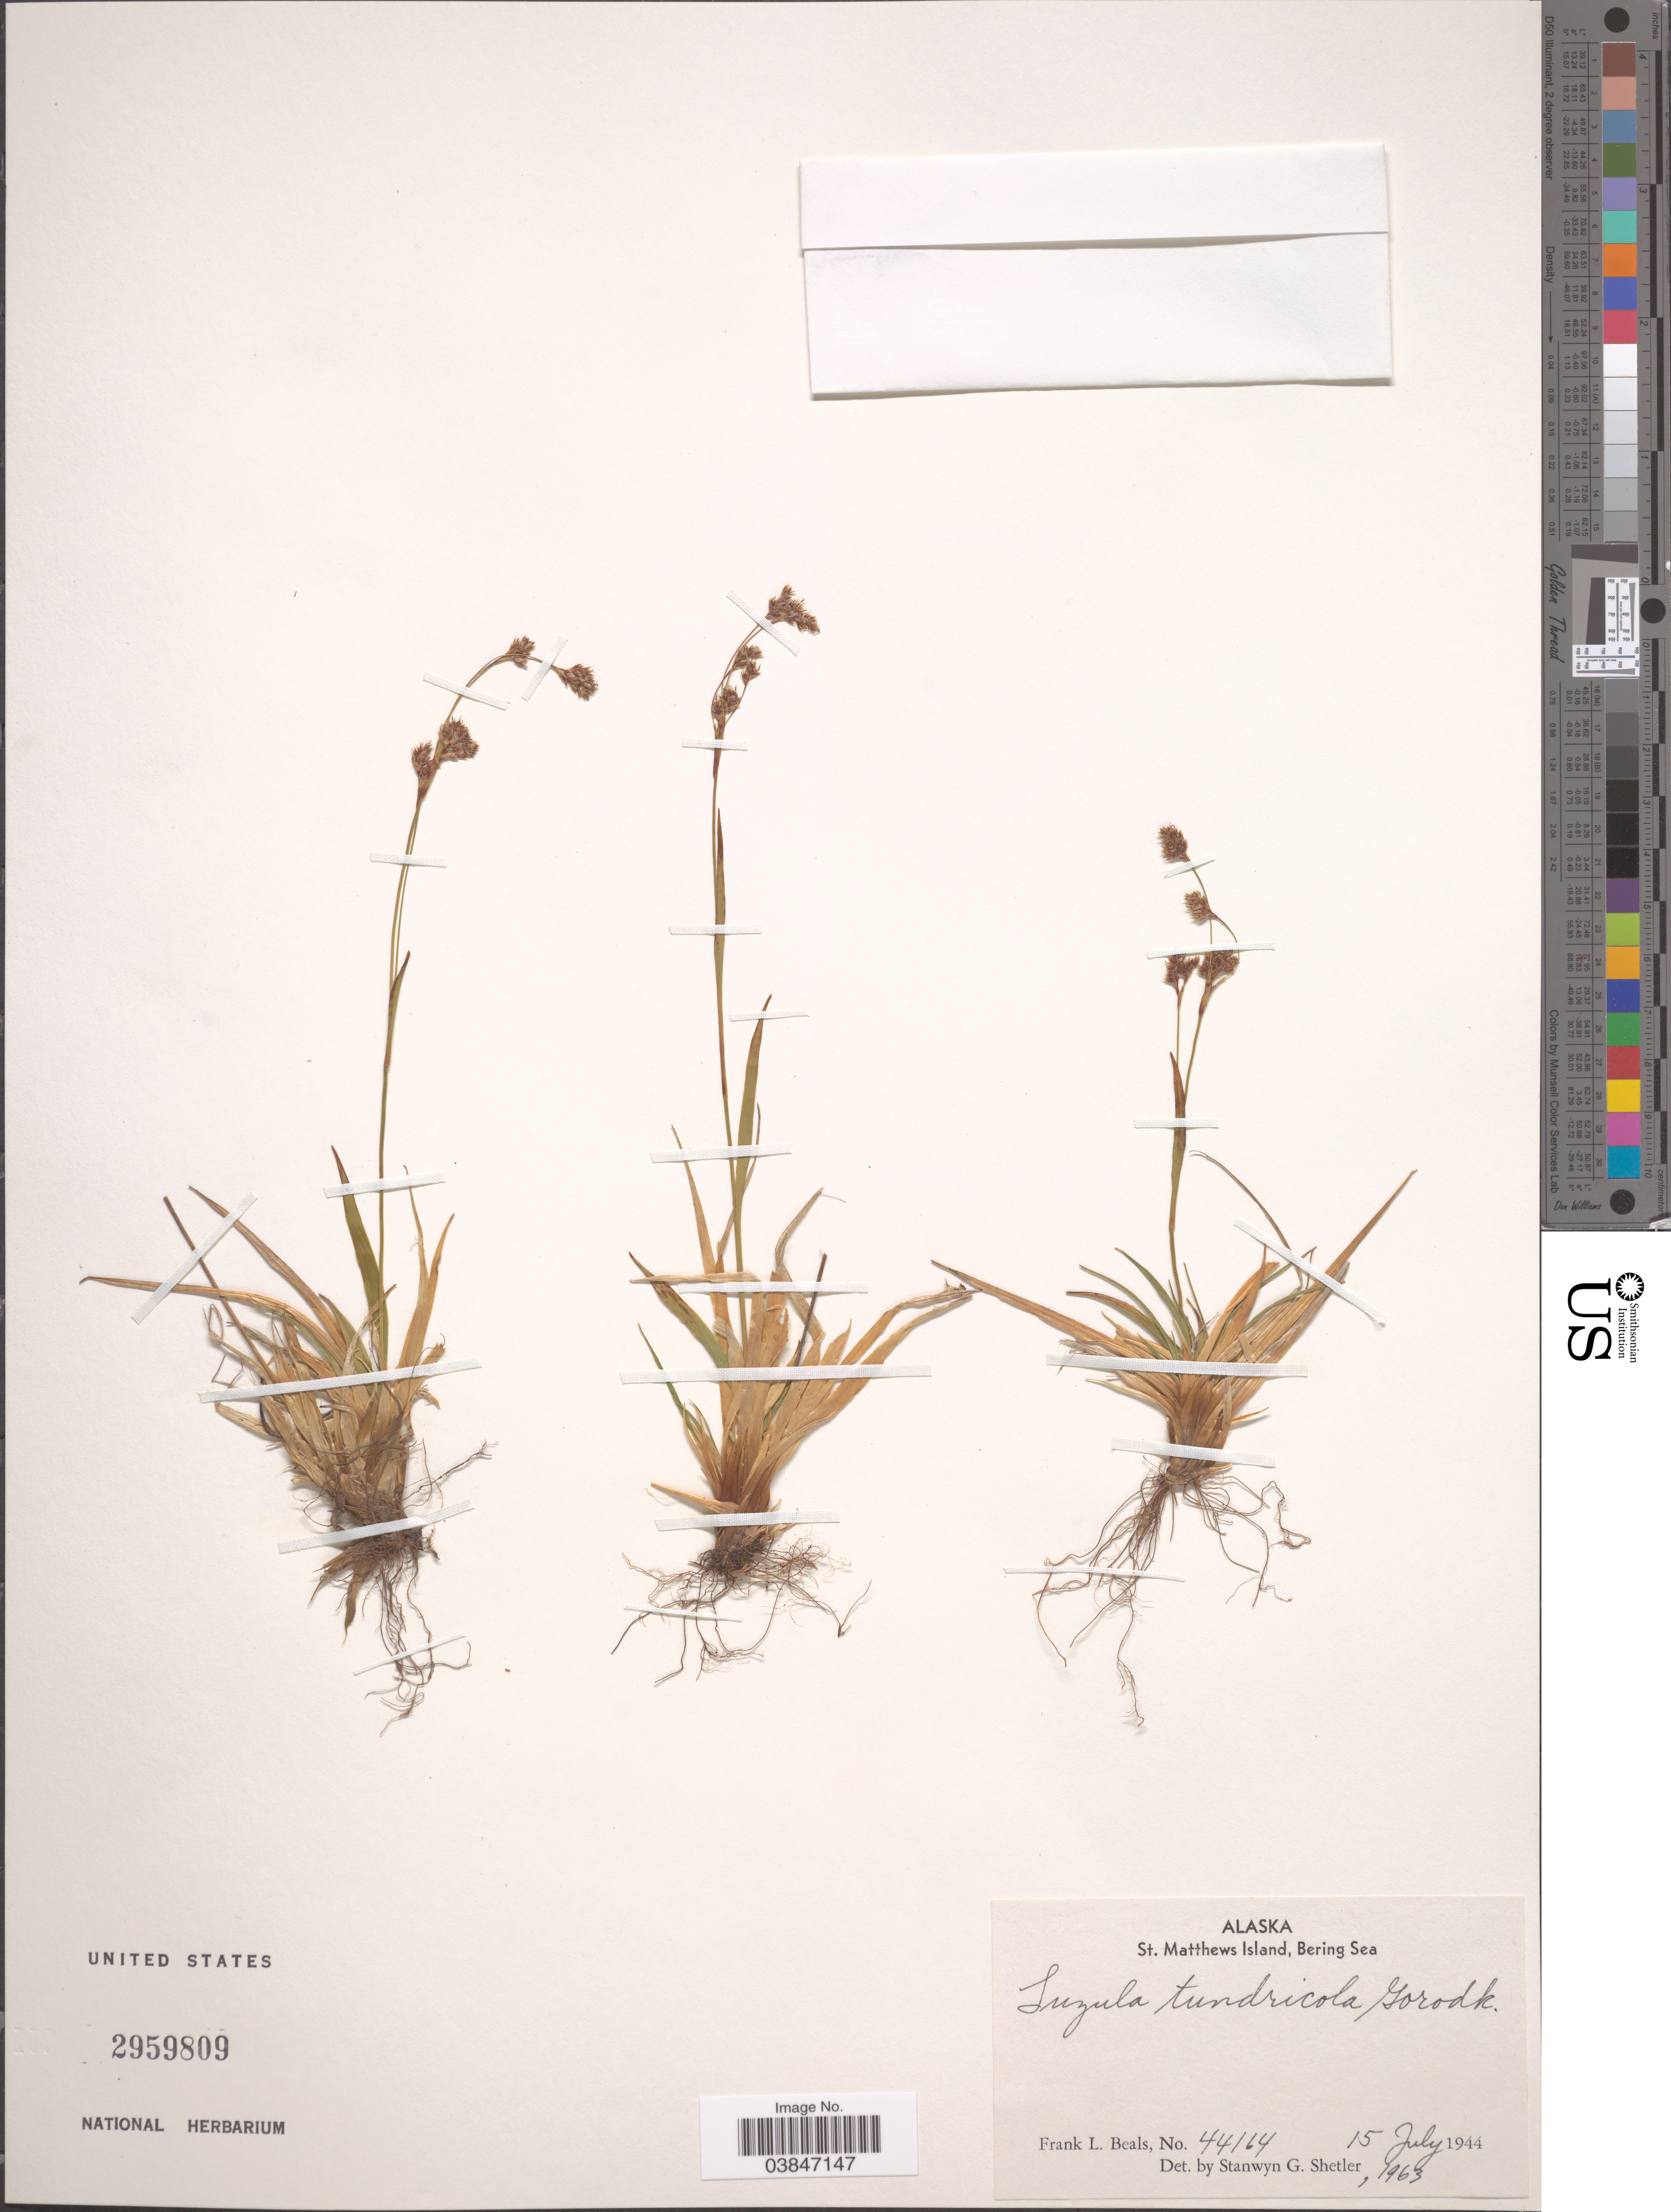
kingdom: Plantae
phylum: Tracheophyta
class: Liliopsida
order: Poales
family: Juncaceae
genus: Luzula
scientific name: Luzula tundricola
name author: (Gorodkov) V. Vassil.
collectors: F. Beals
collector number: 44164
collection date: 1944-07-15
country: United States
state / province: Alaska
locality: St. Matthews Island, Bering Sea.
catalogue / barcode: US 2959809